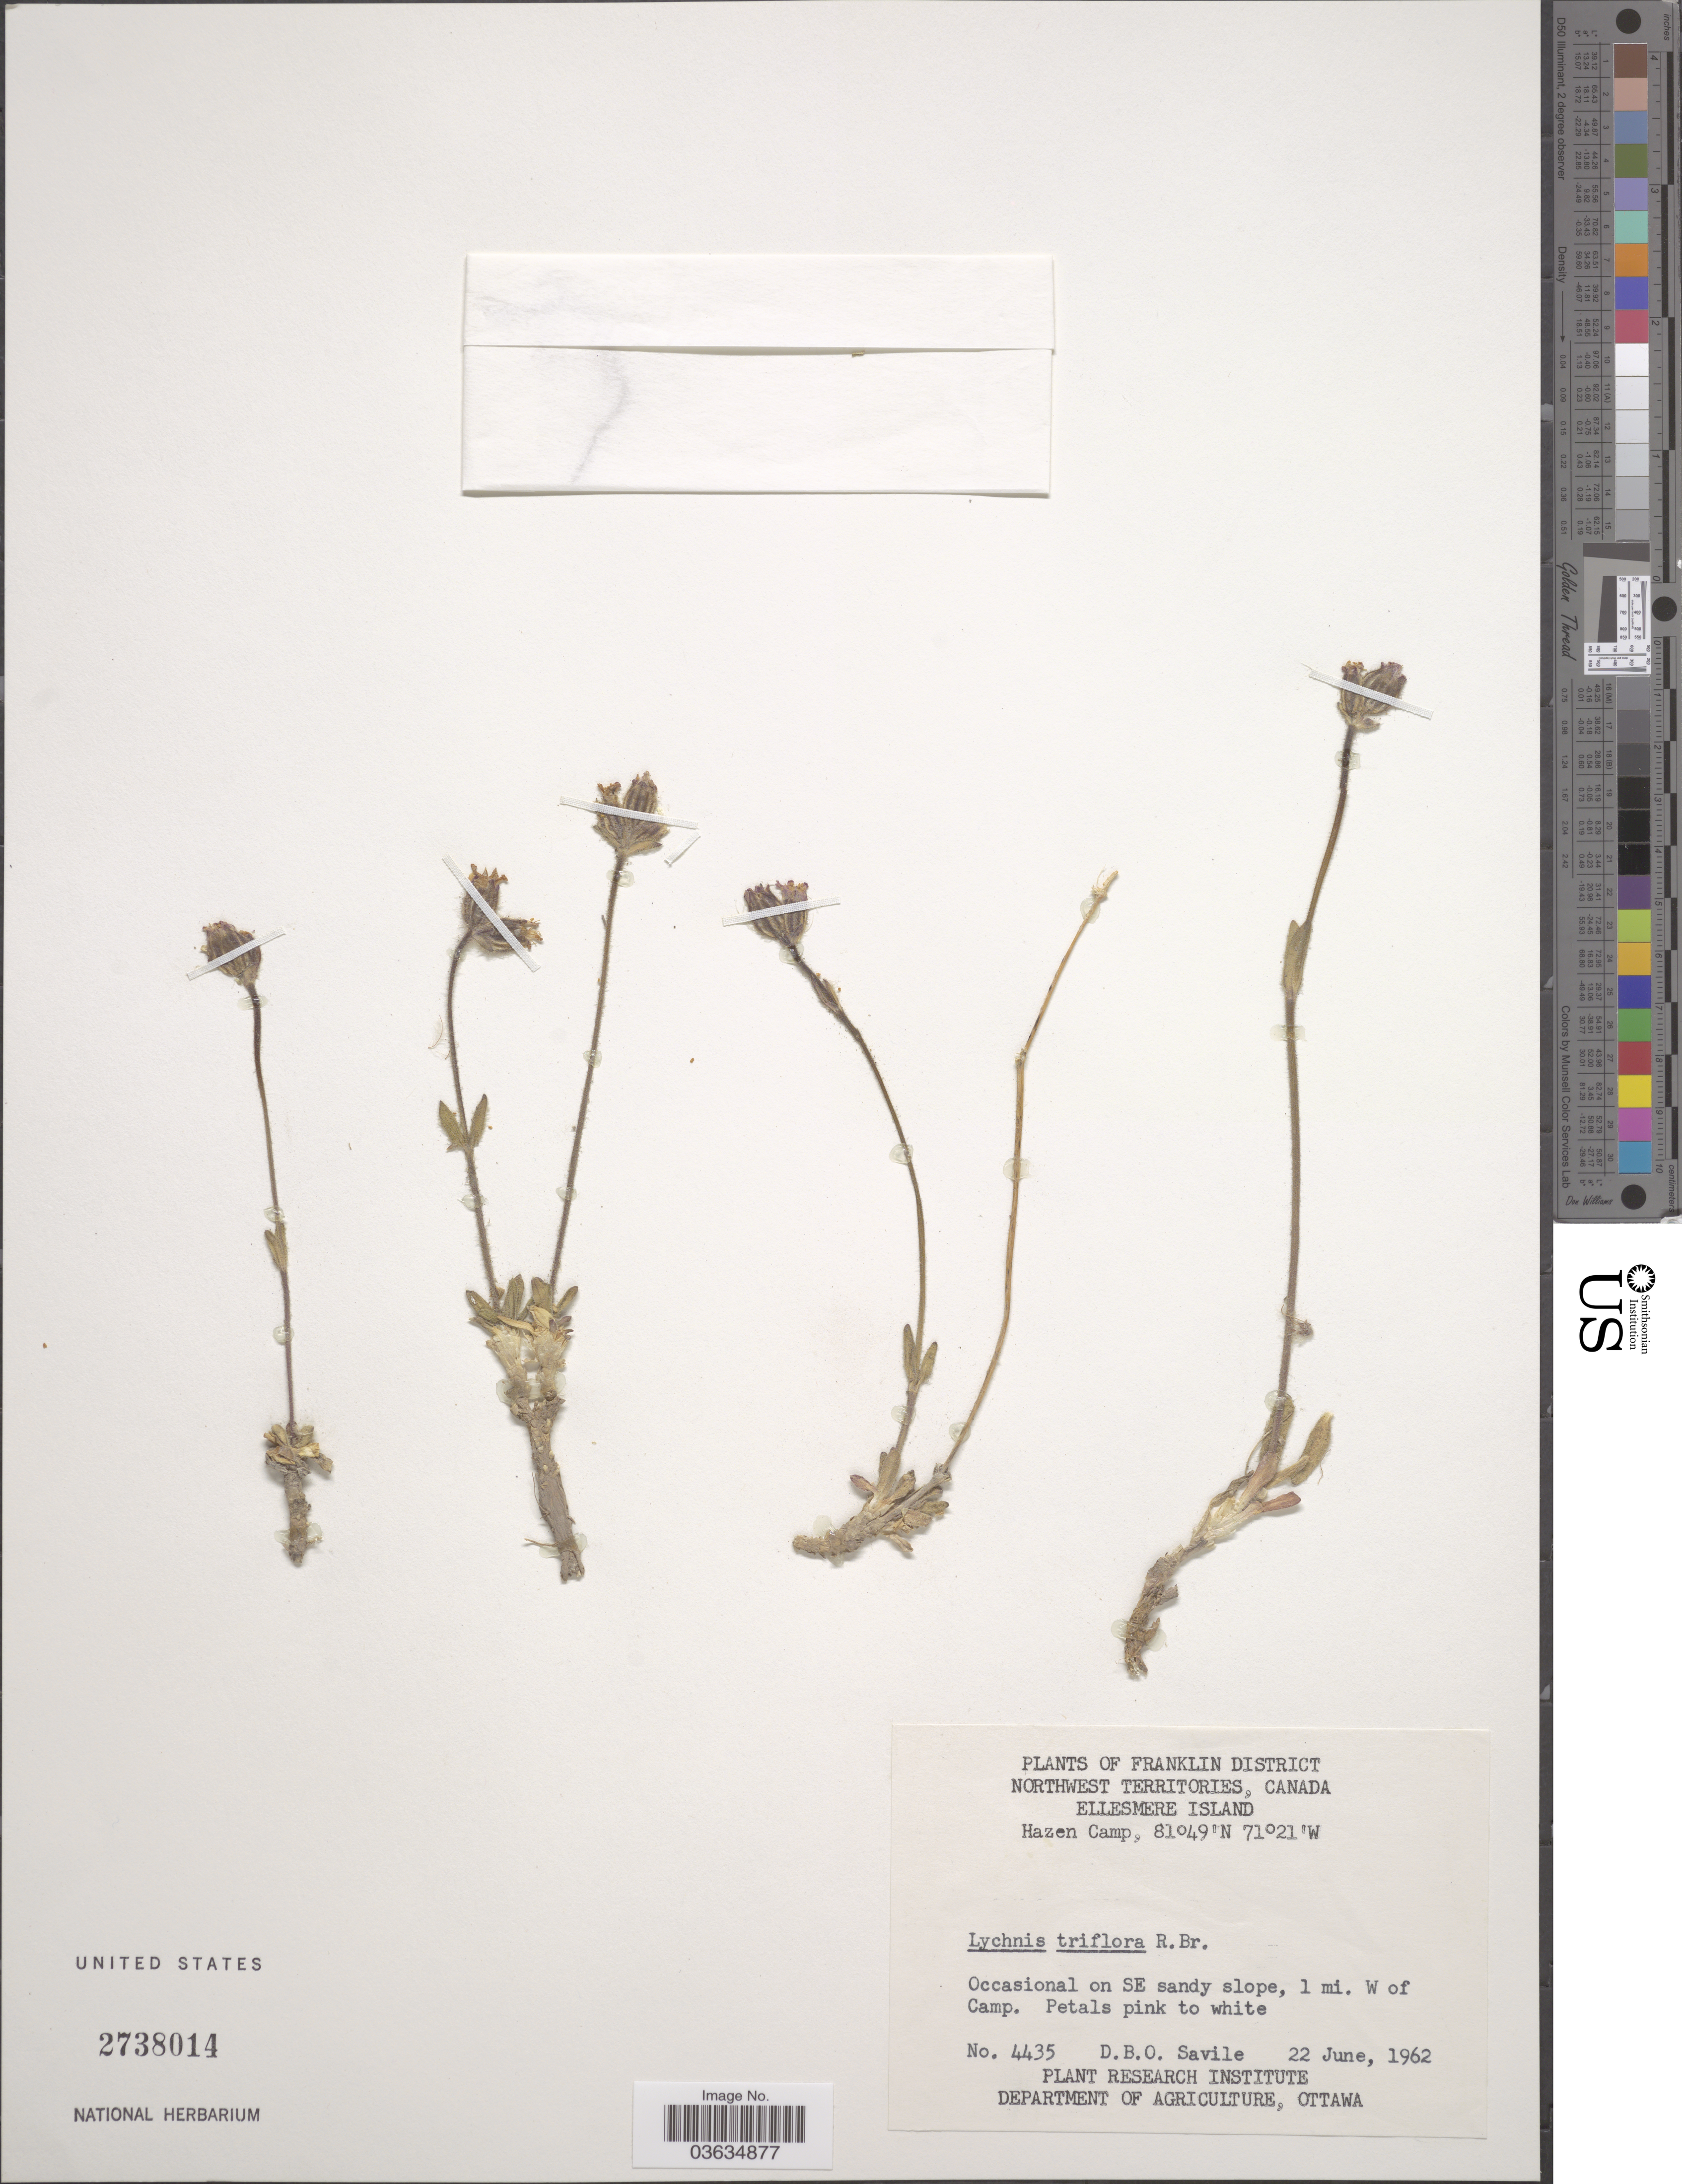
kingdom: Plantae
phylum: Tracheophyta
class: Magnoliopsida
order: Caryophyllales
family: Caryophyllaceae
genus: Silene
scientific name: Silene sorensenis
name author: (B. Boivin) Bocquet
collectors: D. Savile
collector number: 4435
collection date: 1962-06-22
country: Canada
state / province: Northwest Territories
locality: Franklin District. Ellesmere Island. 1 mi. W of Camp.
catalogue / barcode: US 2738014